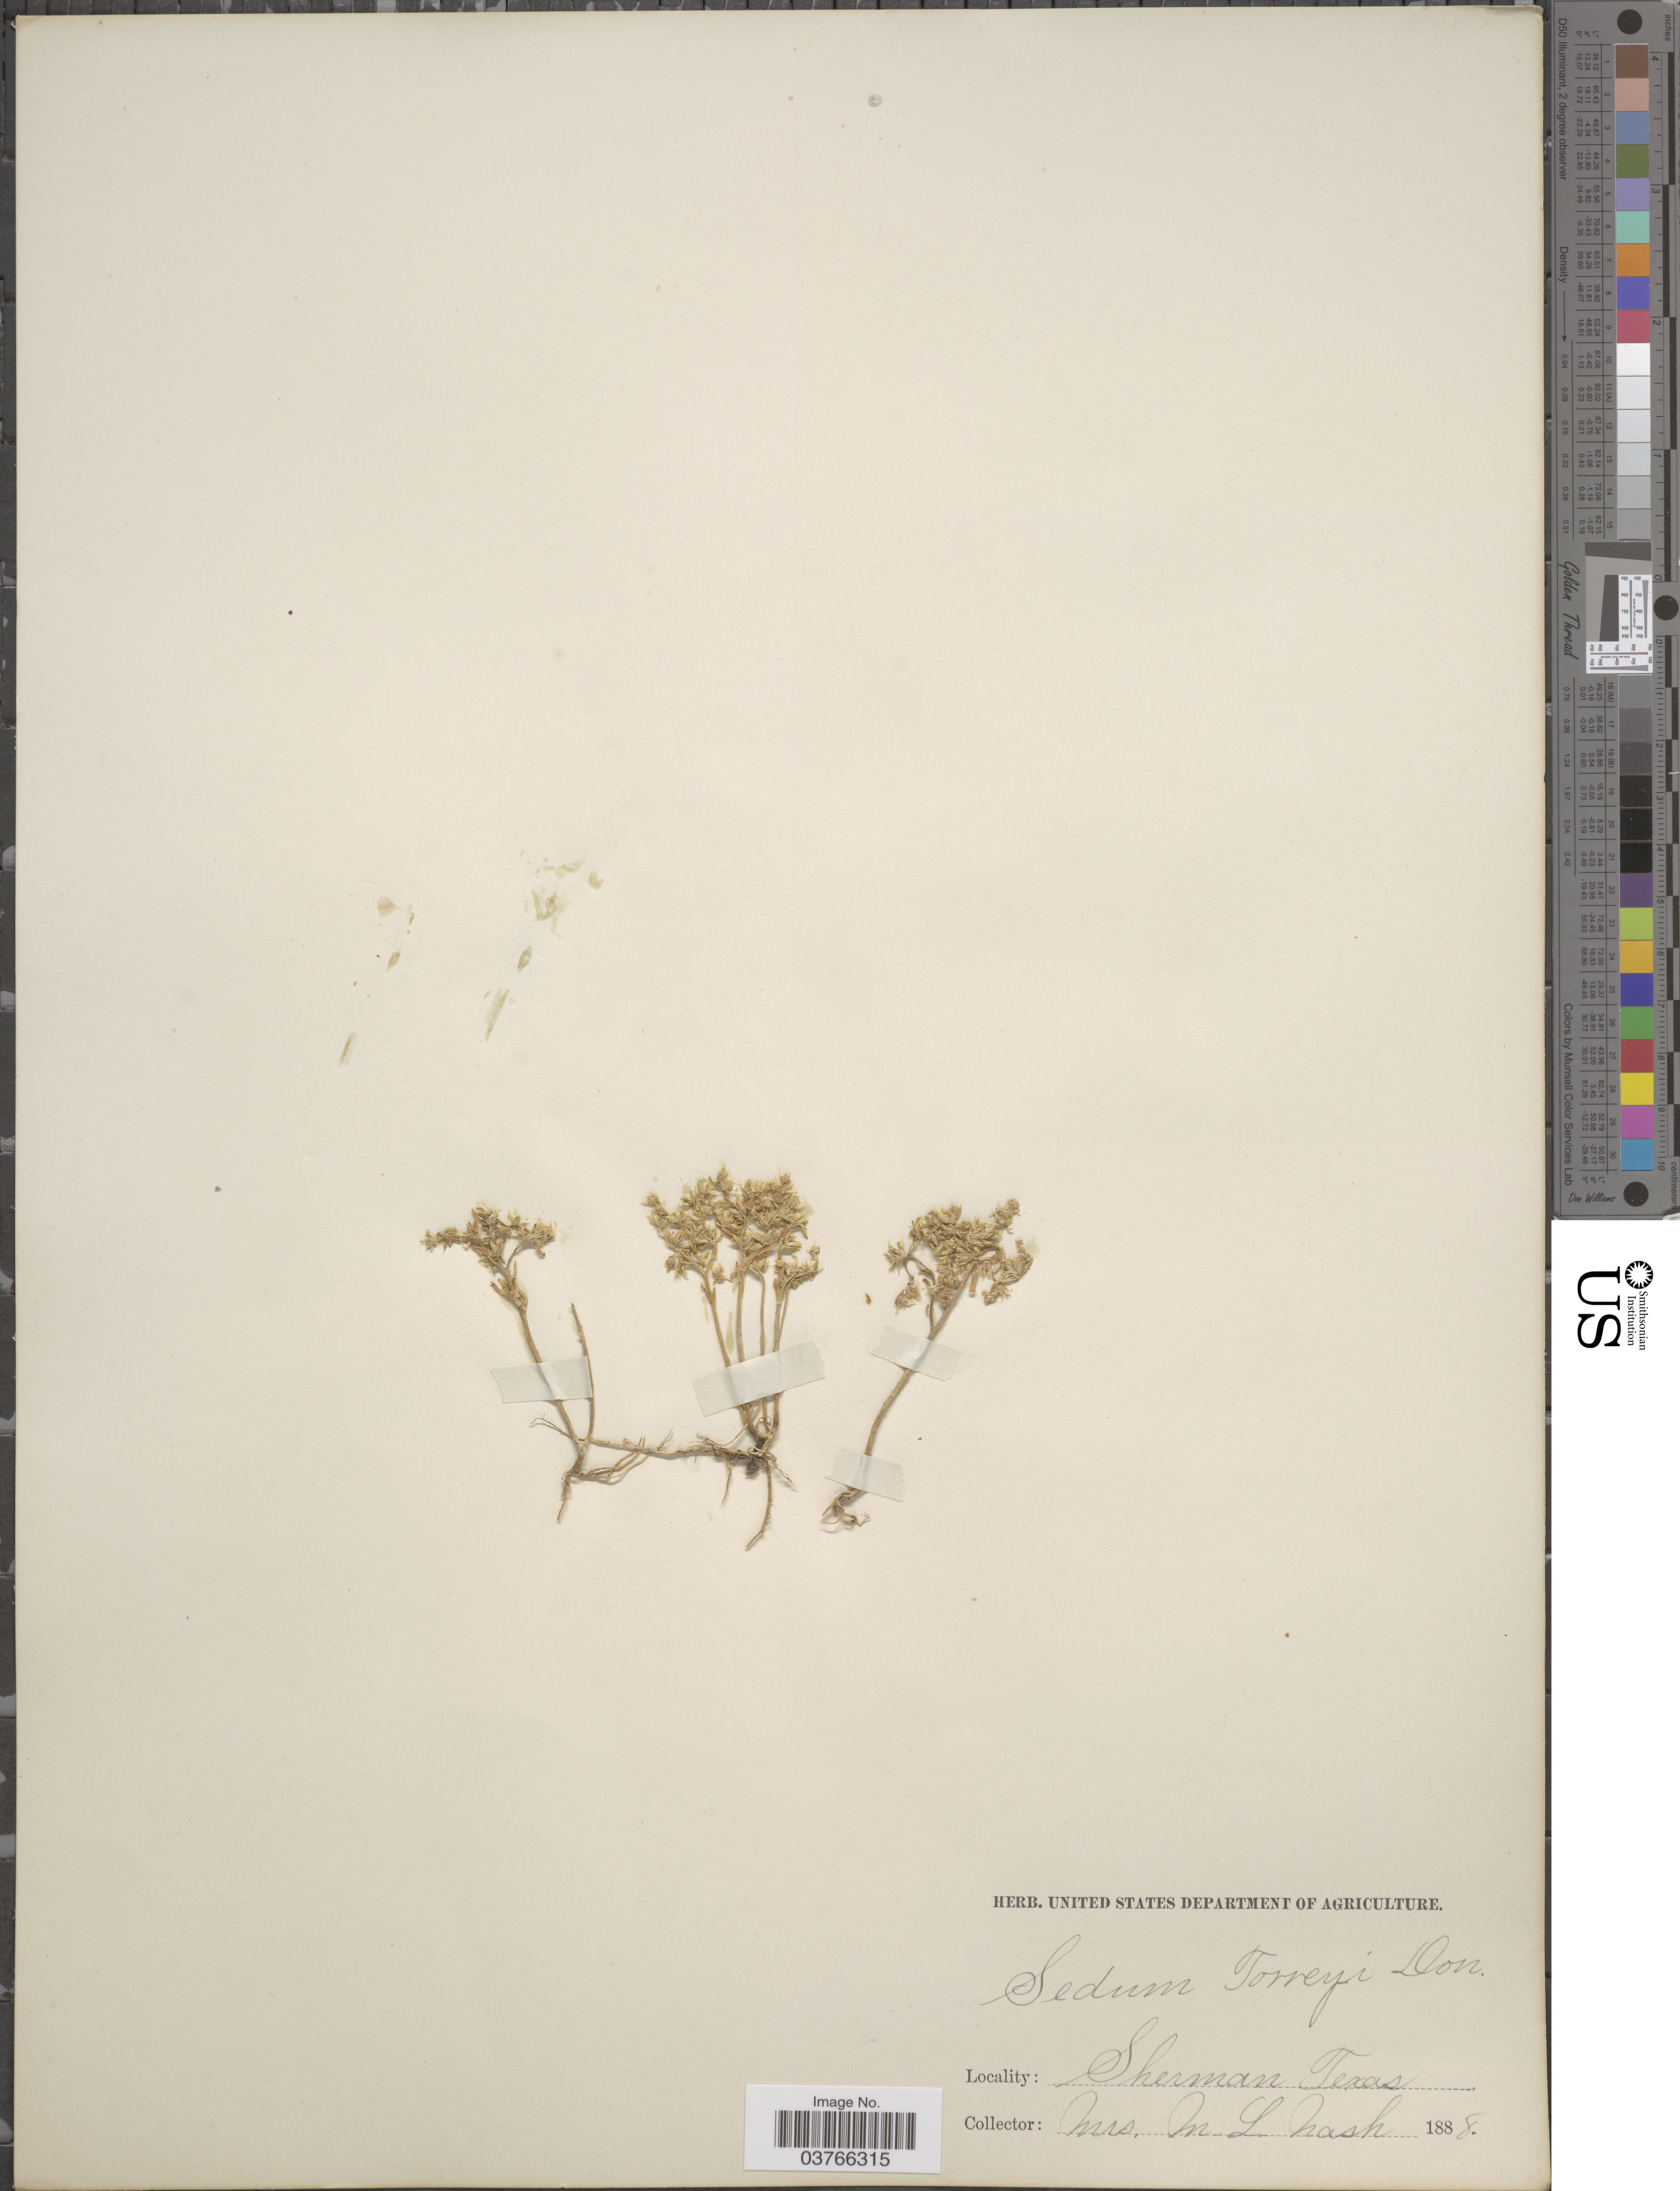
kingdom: Plantae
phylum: Tracheophyta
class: Magnoliopsida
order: Saxifragales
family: Crassulaceae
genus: Sedum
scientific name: Sedum nuttallianum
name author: Raf.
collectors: M. L. Nash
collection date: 1888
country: United States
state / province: Texas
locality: Sherman.